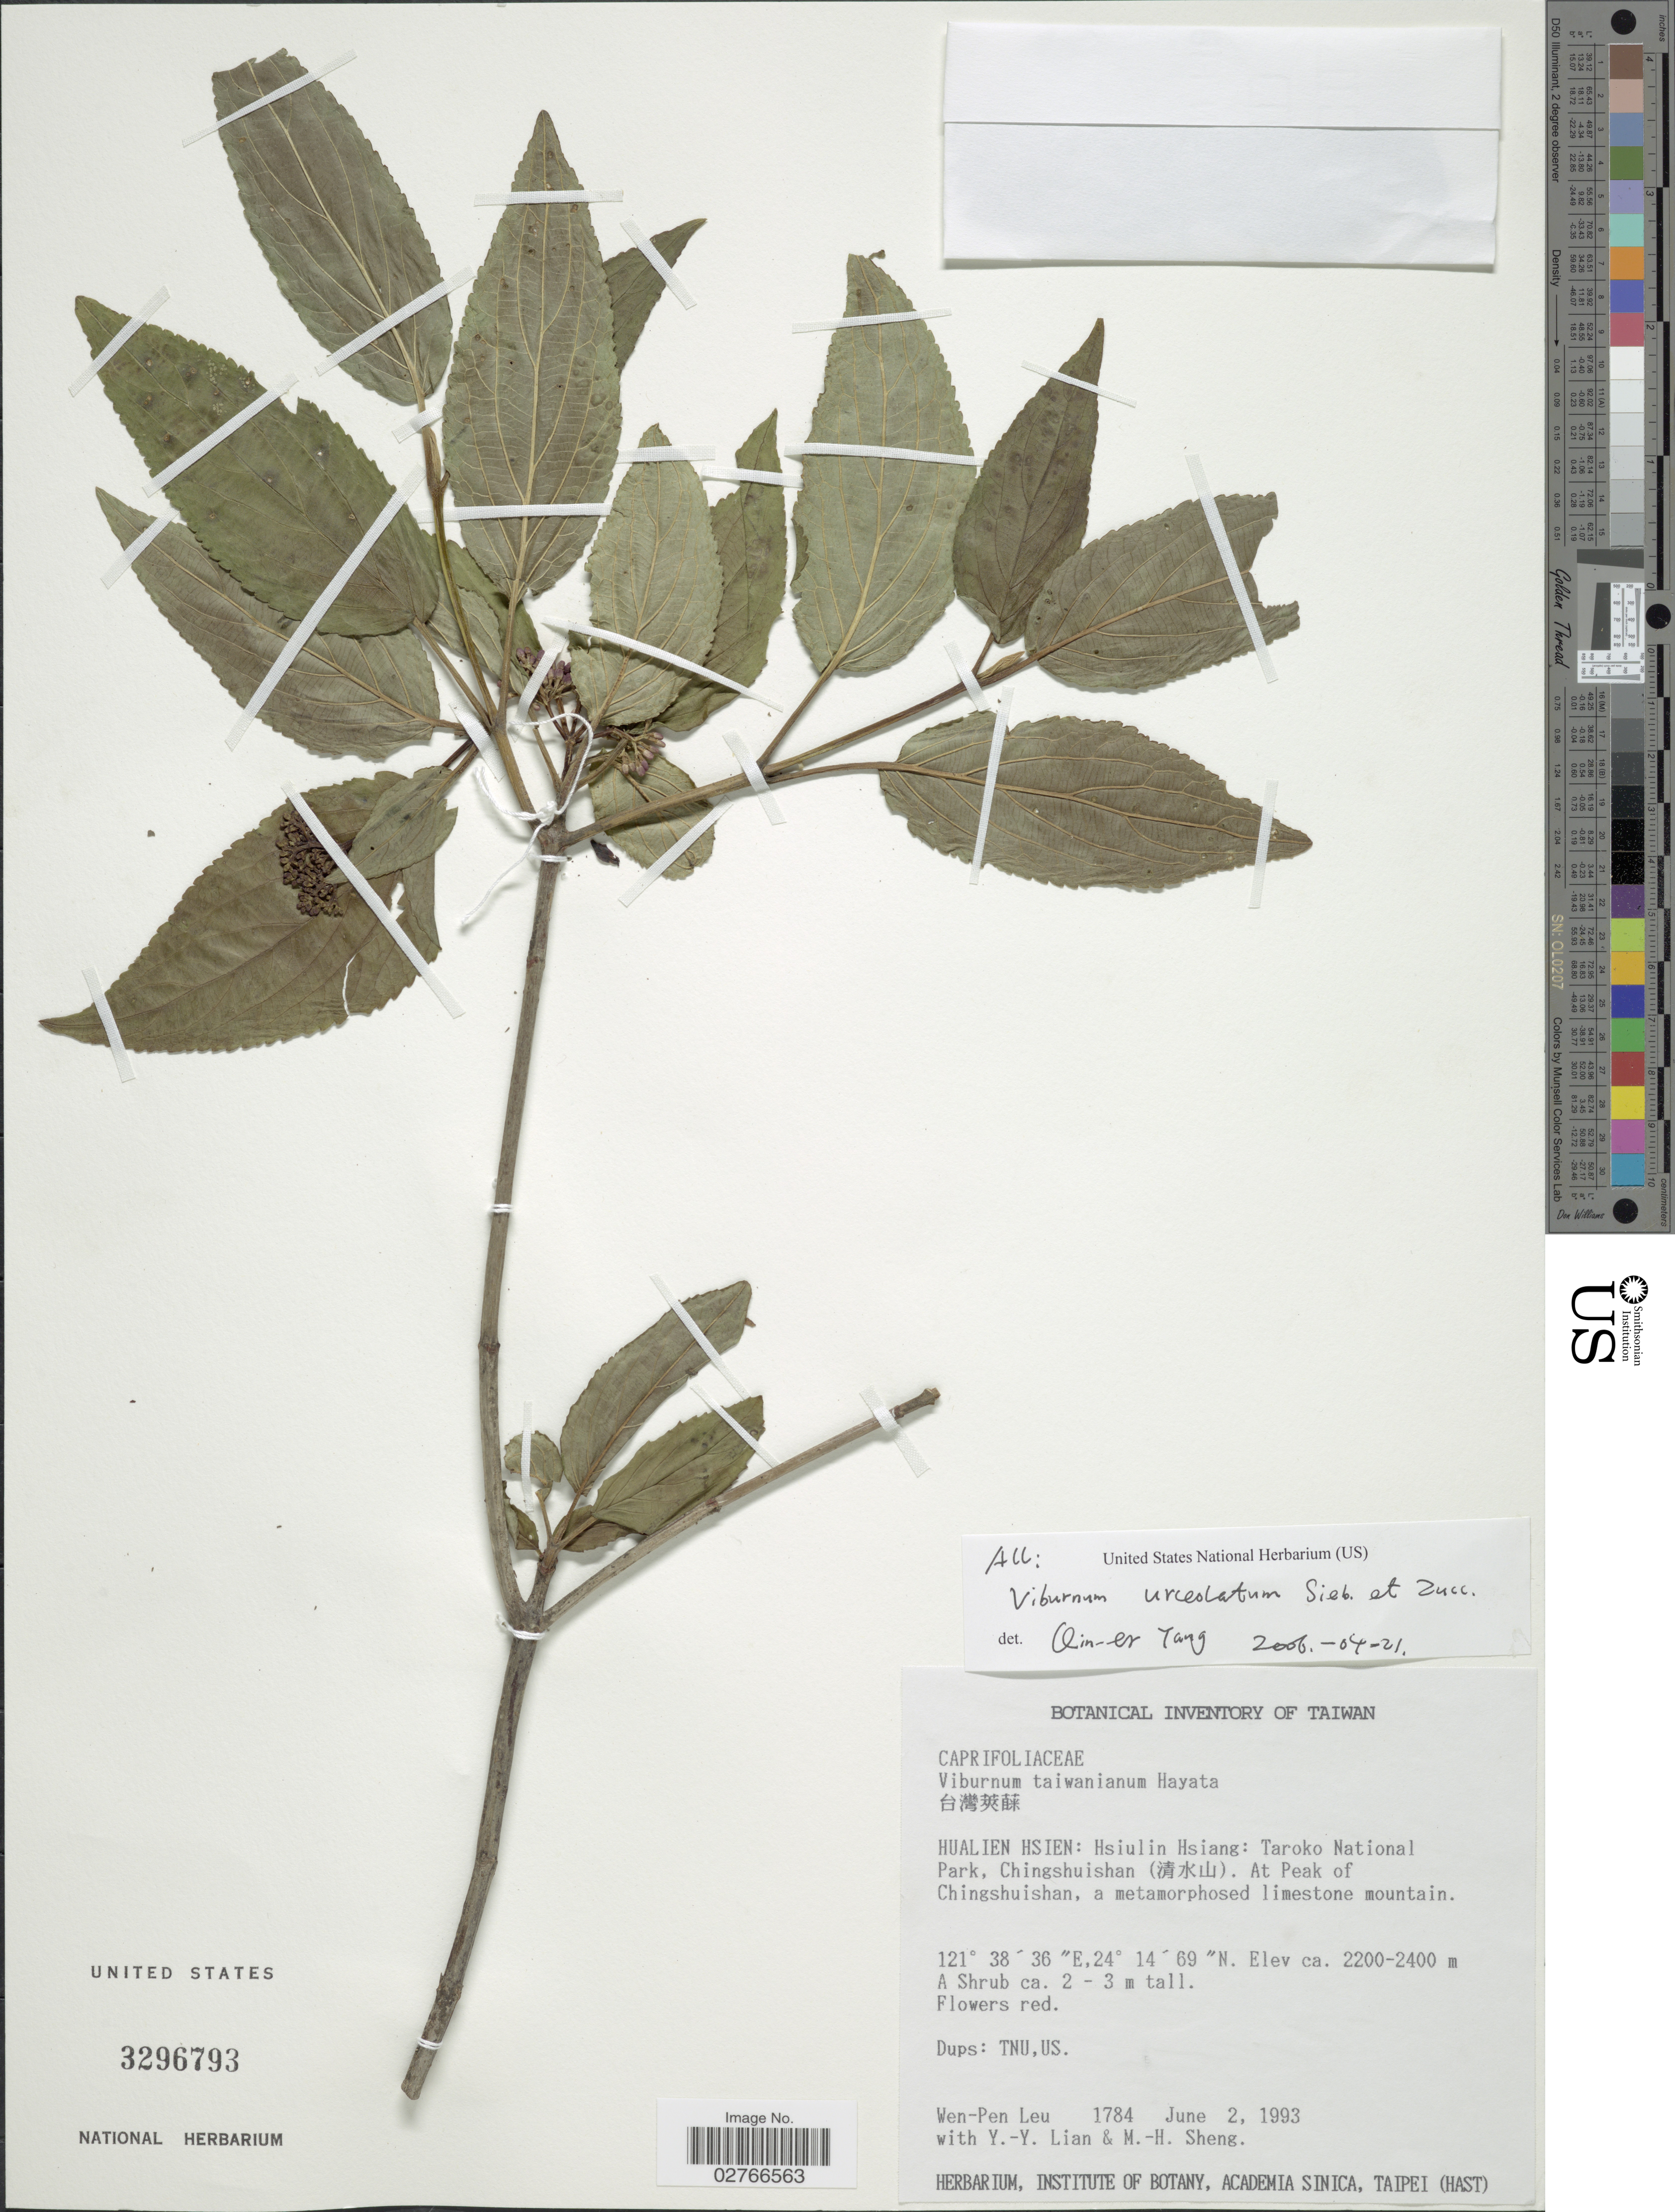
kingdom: Plantae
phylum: Tracheophyta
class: Magnoliopsida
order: Dipsacales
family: Viburnaceae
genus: Viburnum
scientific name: Viburnum urceolatum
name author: Siebold & Zucc.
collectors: W. Leu, Y. Lian & M. Sheng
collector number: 1784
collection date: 1993-06-02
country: Taiwan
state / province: Hualien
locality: Hualien Hsien: Hsiulin Hsiang: Taroko National Park, Chingshuishan. At Peak of Chingshuishan.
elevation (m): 2200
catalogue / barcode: US 3296793